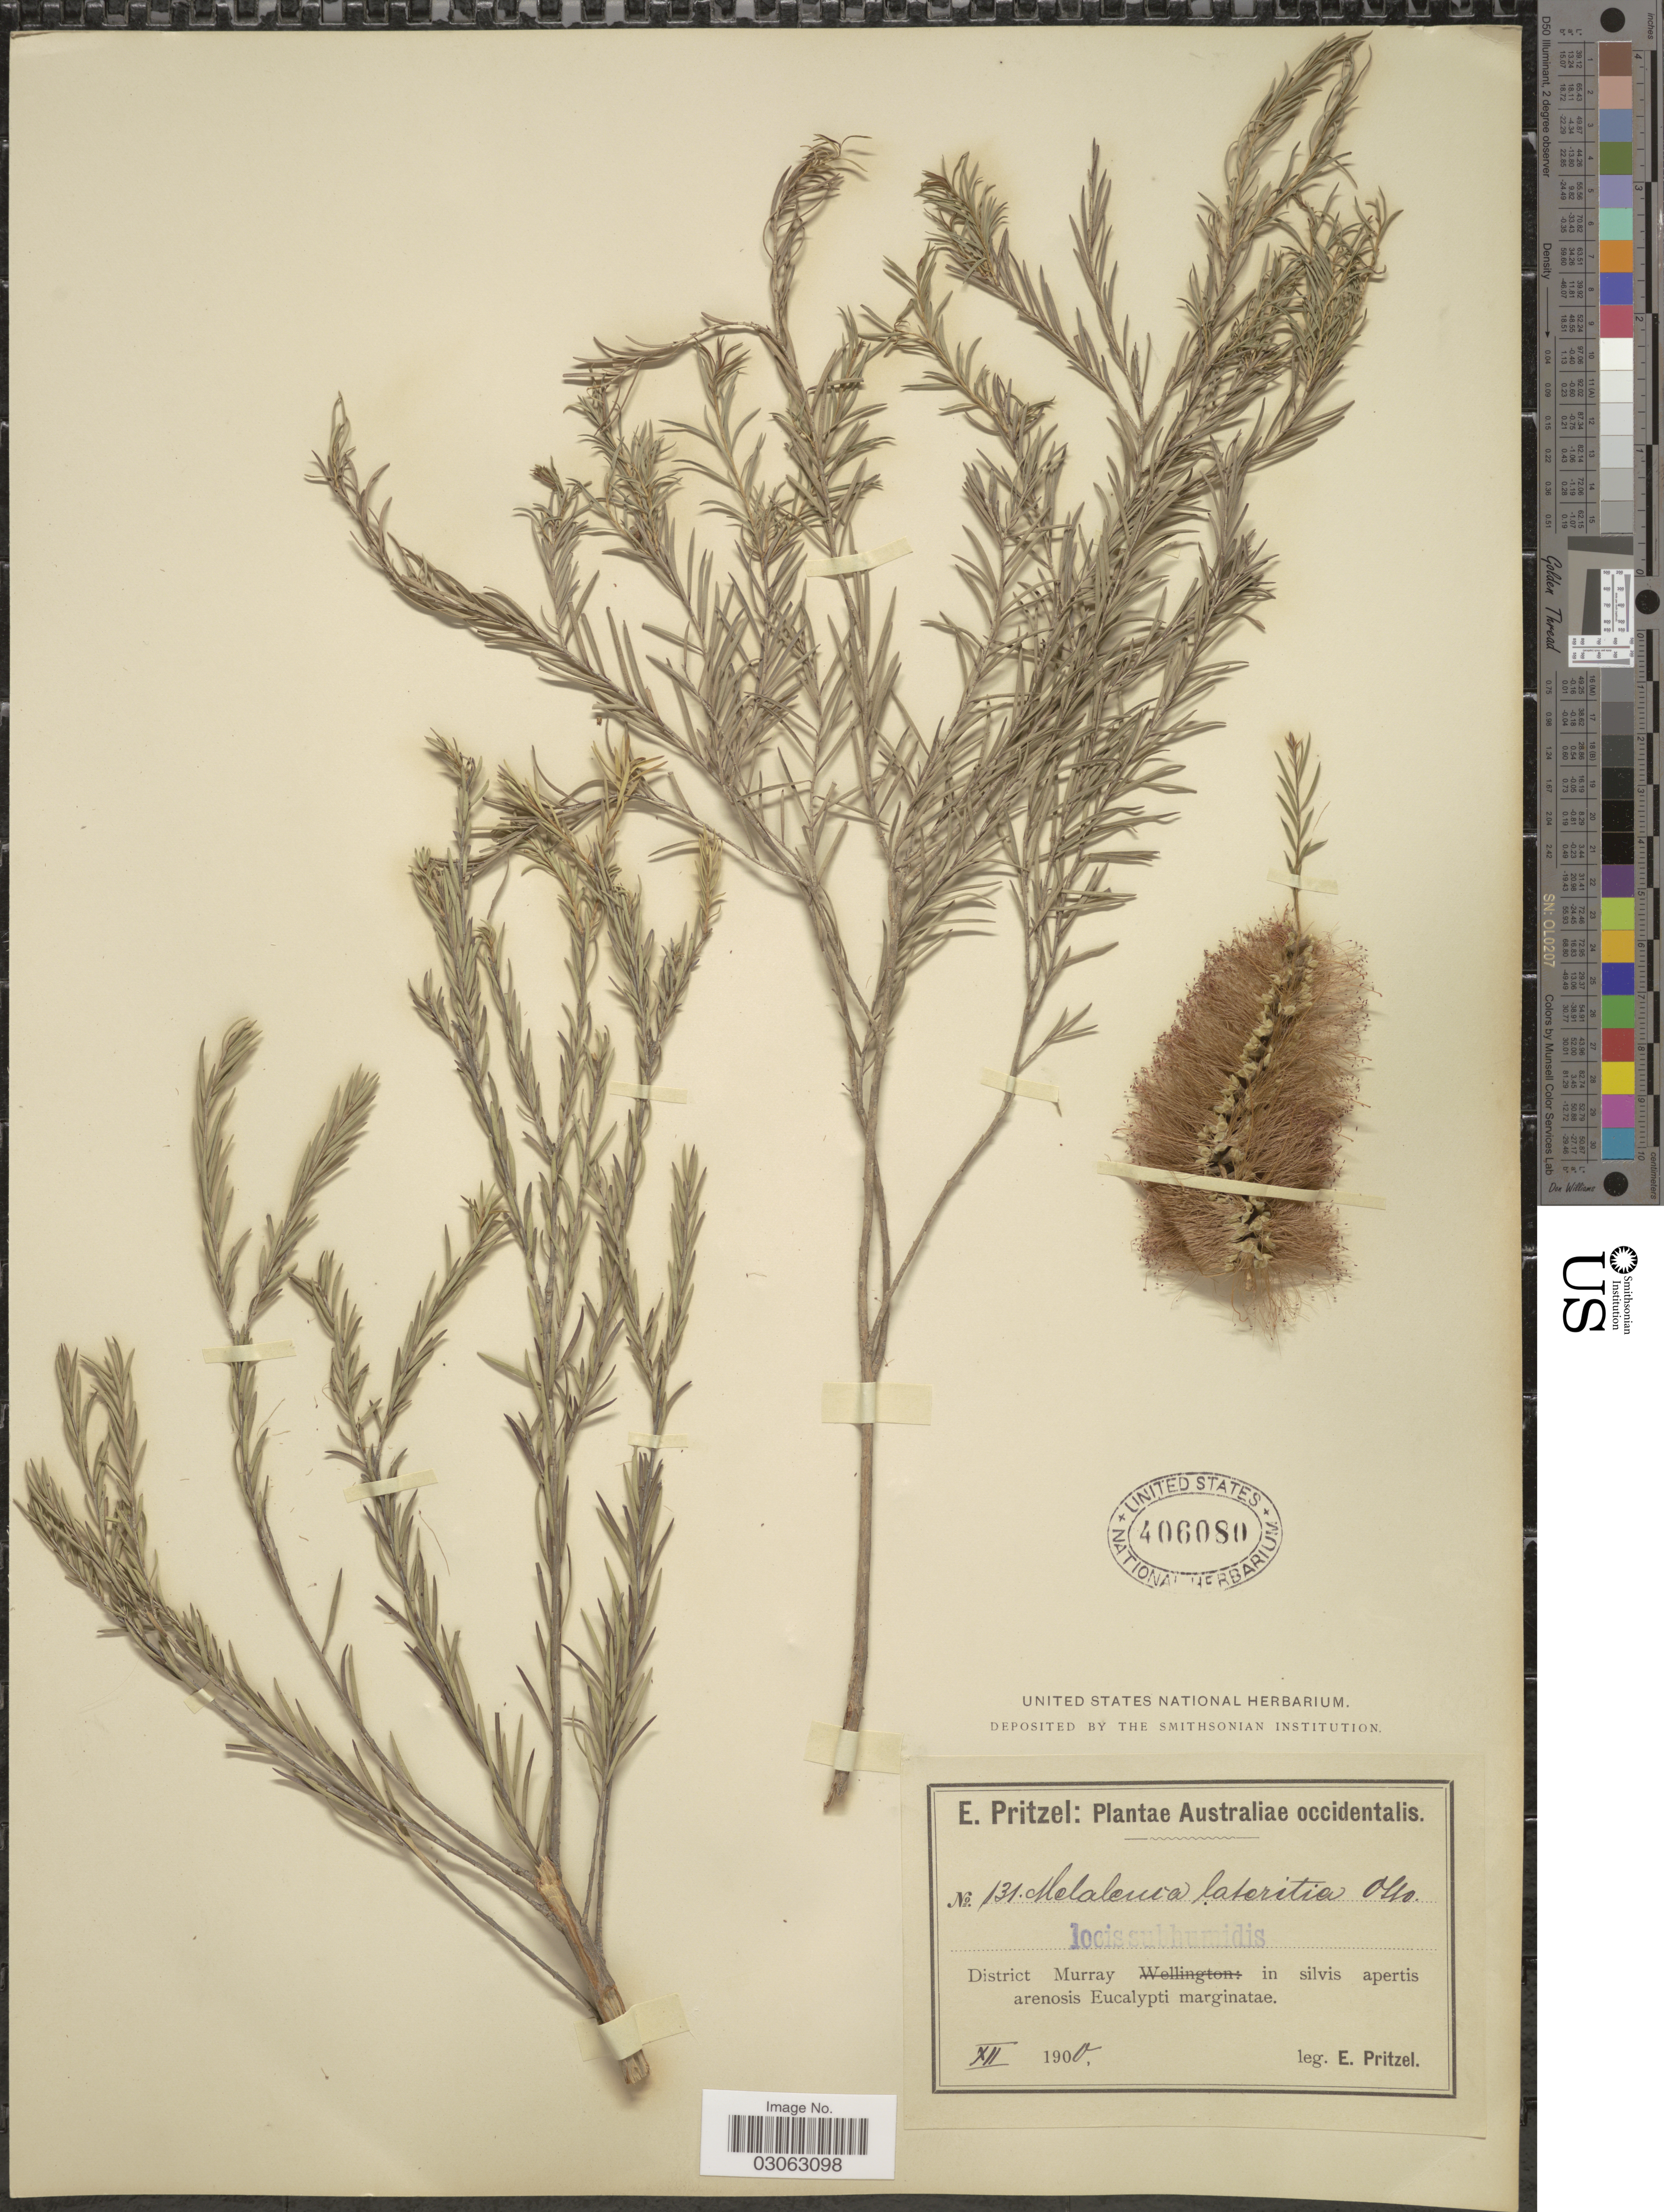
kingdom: Plantae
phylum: Tracheophyta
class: Magnoliopsida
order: Myrtales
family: Myrtaceae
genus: Melaleuca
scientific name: Melaleuca lateritia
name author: A. Dietr.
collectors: E. G. Pritzel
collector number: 131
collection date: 1900-12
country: Australia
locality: Australiae occidentalis. District Murray.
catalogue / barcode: US 406080